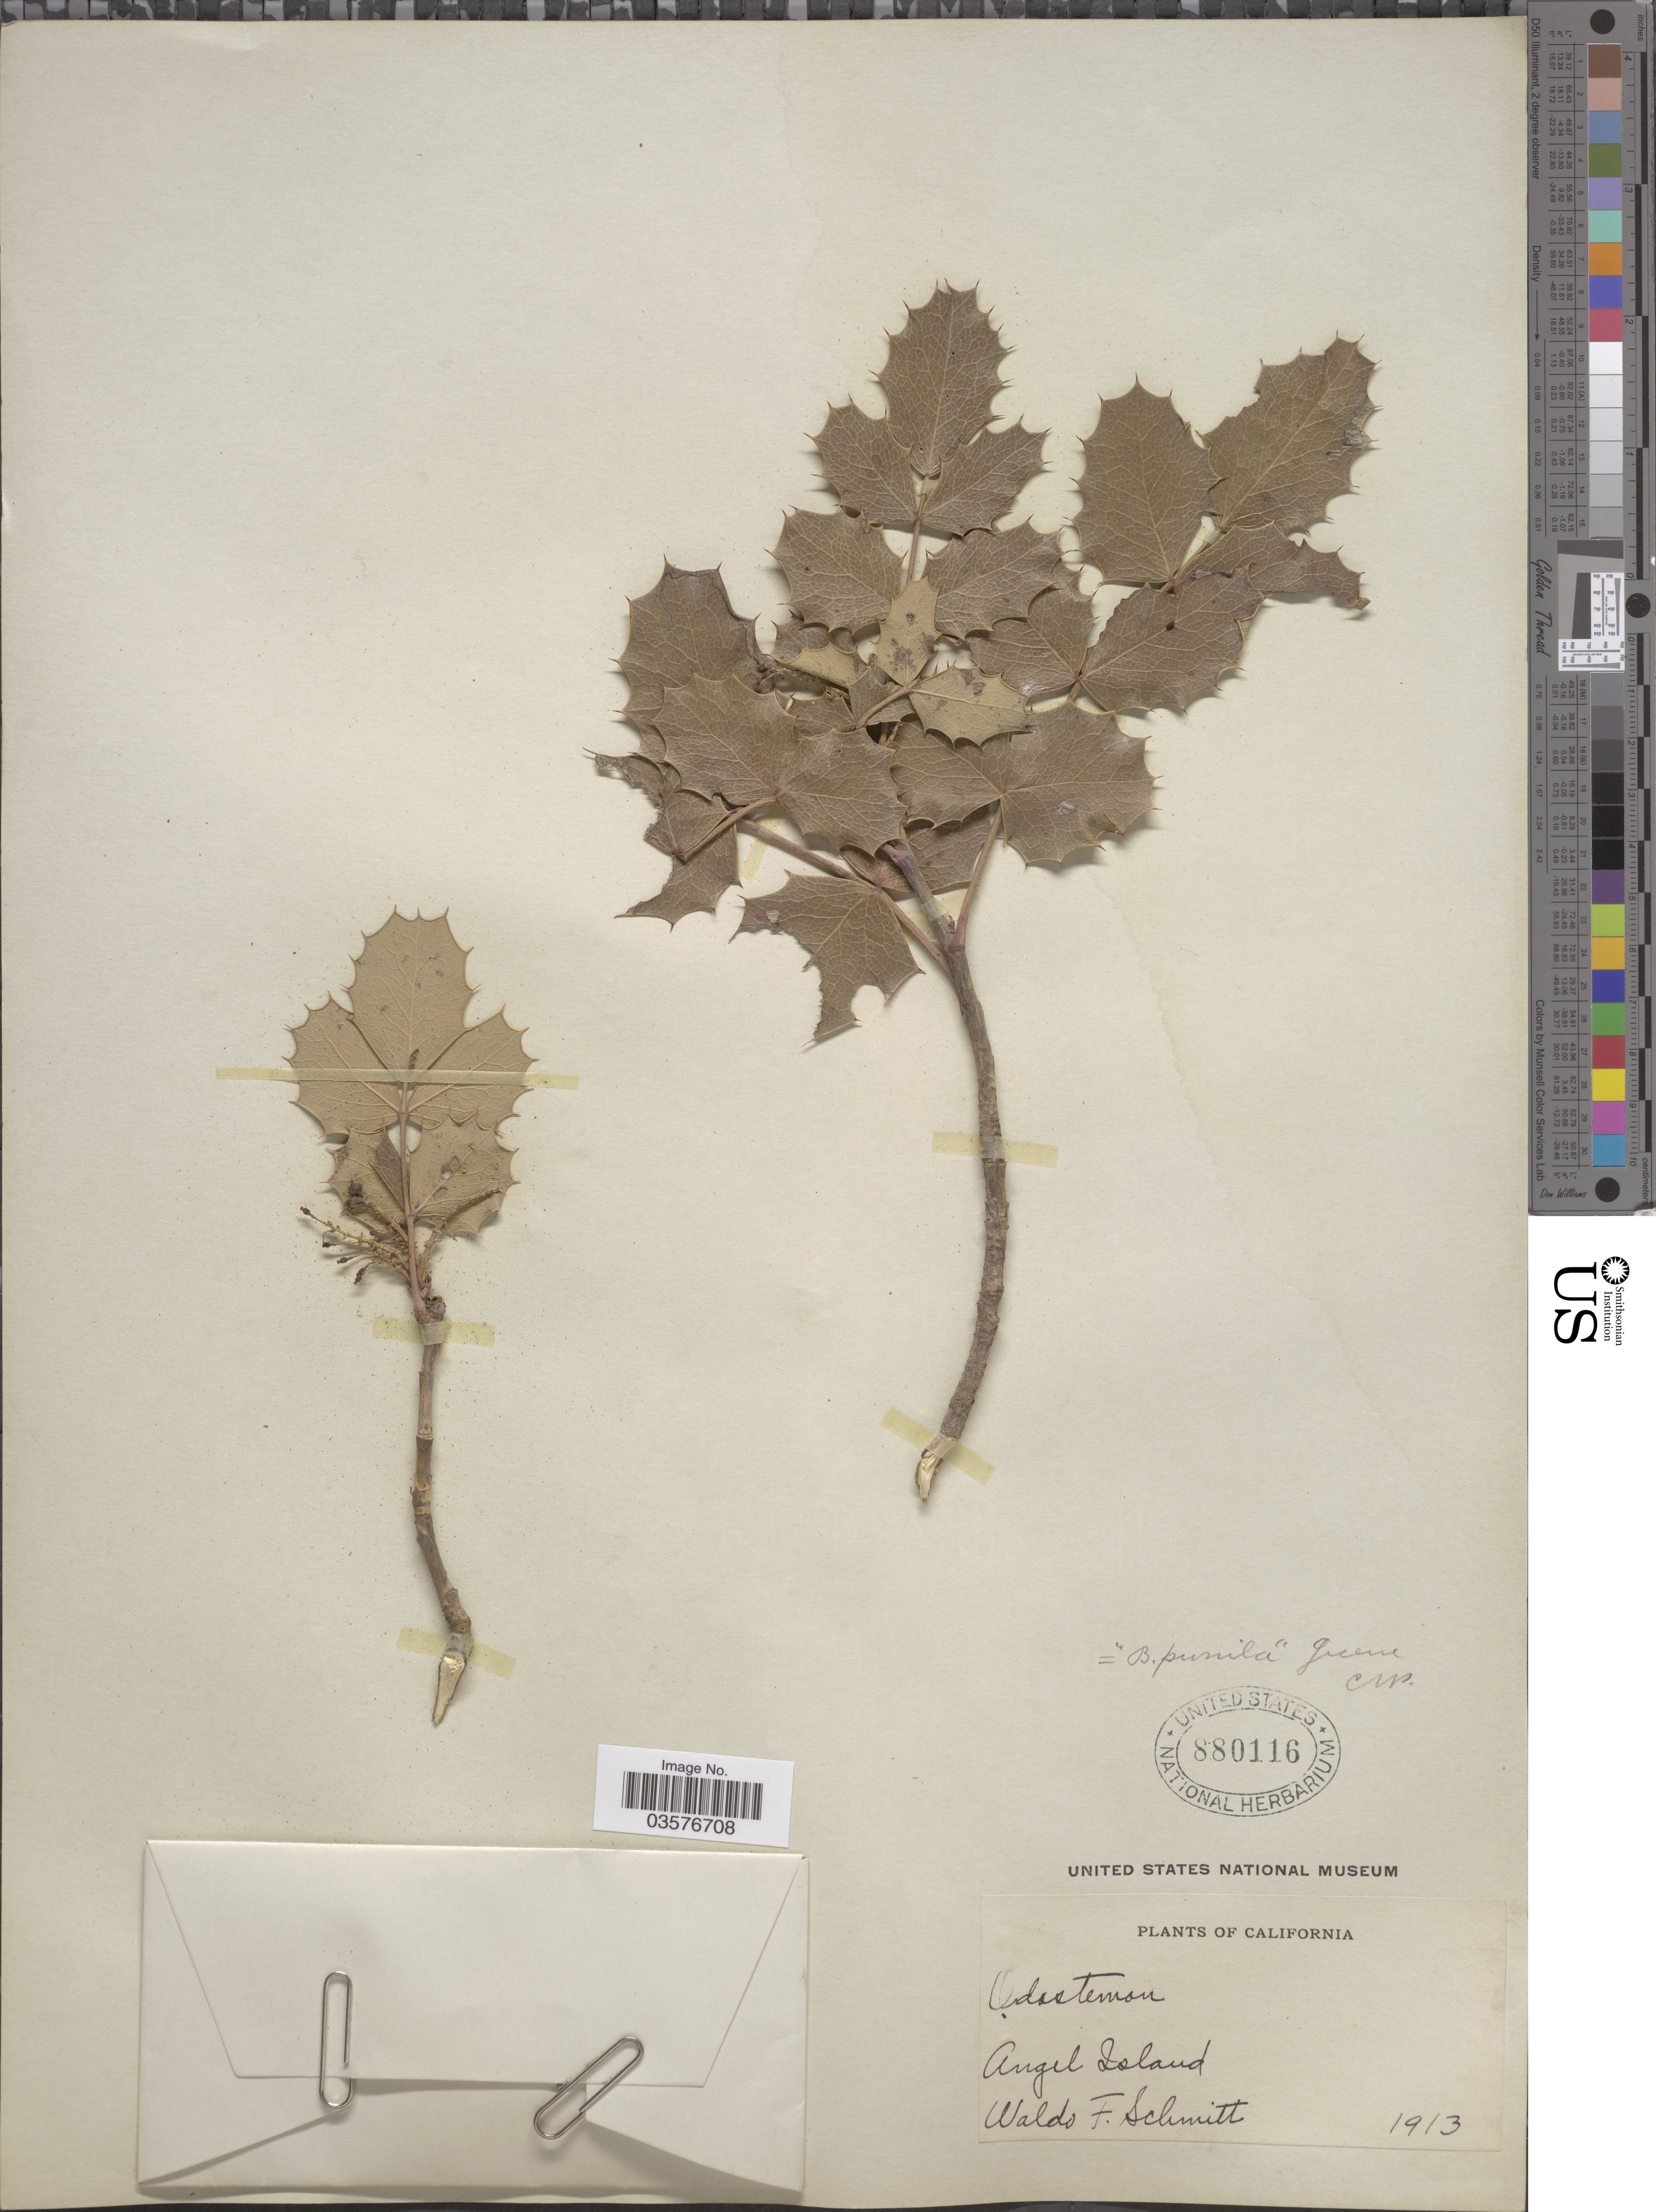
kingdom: Plantae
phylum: Tracheophyta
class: Magnoliopsida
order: Ranunculales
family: Berberidaceae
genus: Mahonia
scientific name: Mahonia pumila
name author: (Greene) Fedde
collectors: W. F. Schmitt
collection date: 1913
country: United States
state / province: California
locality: Angel Island.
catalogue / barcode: US 880116